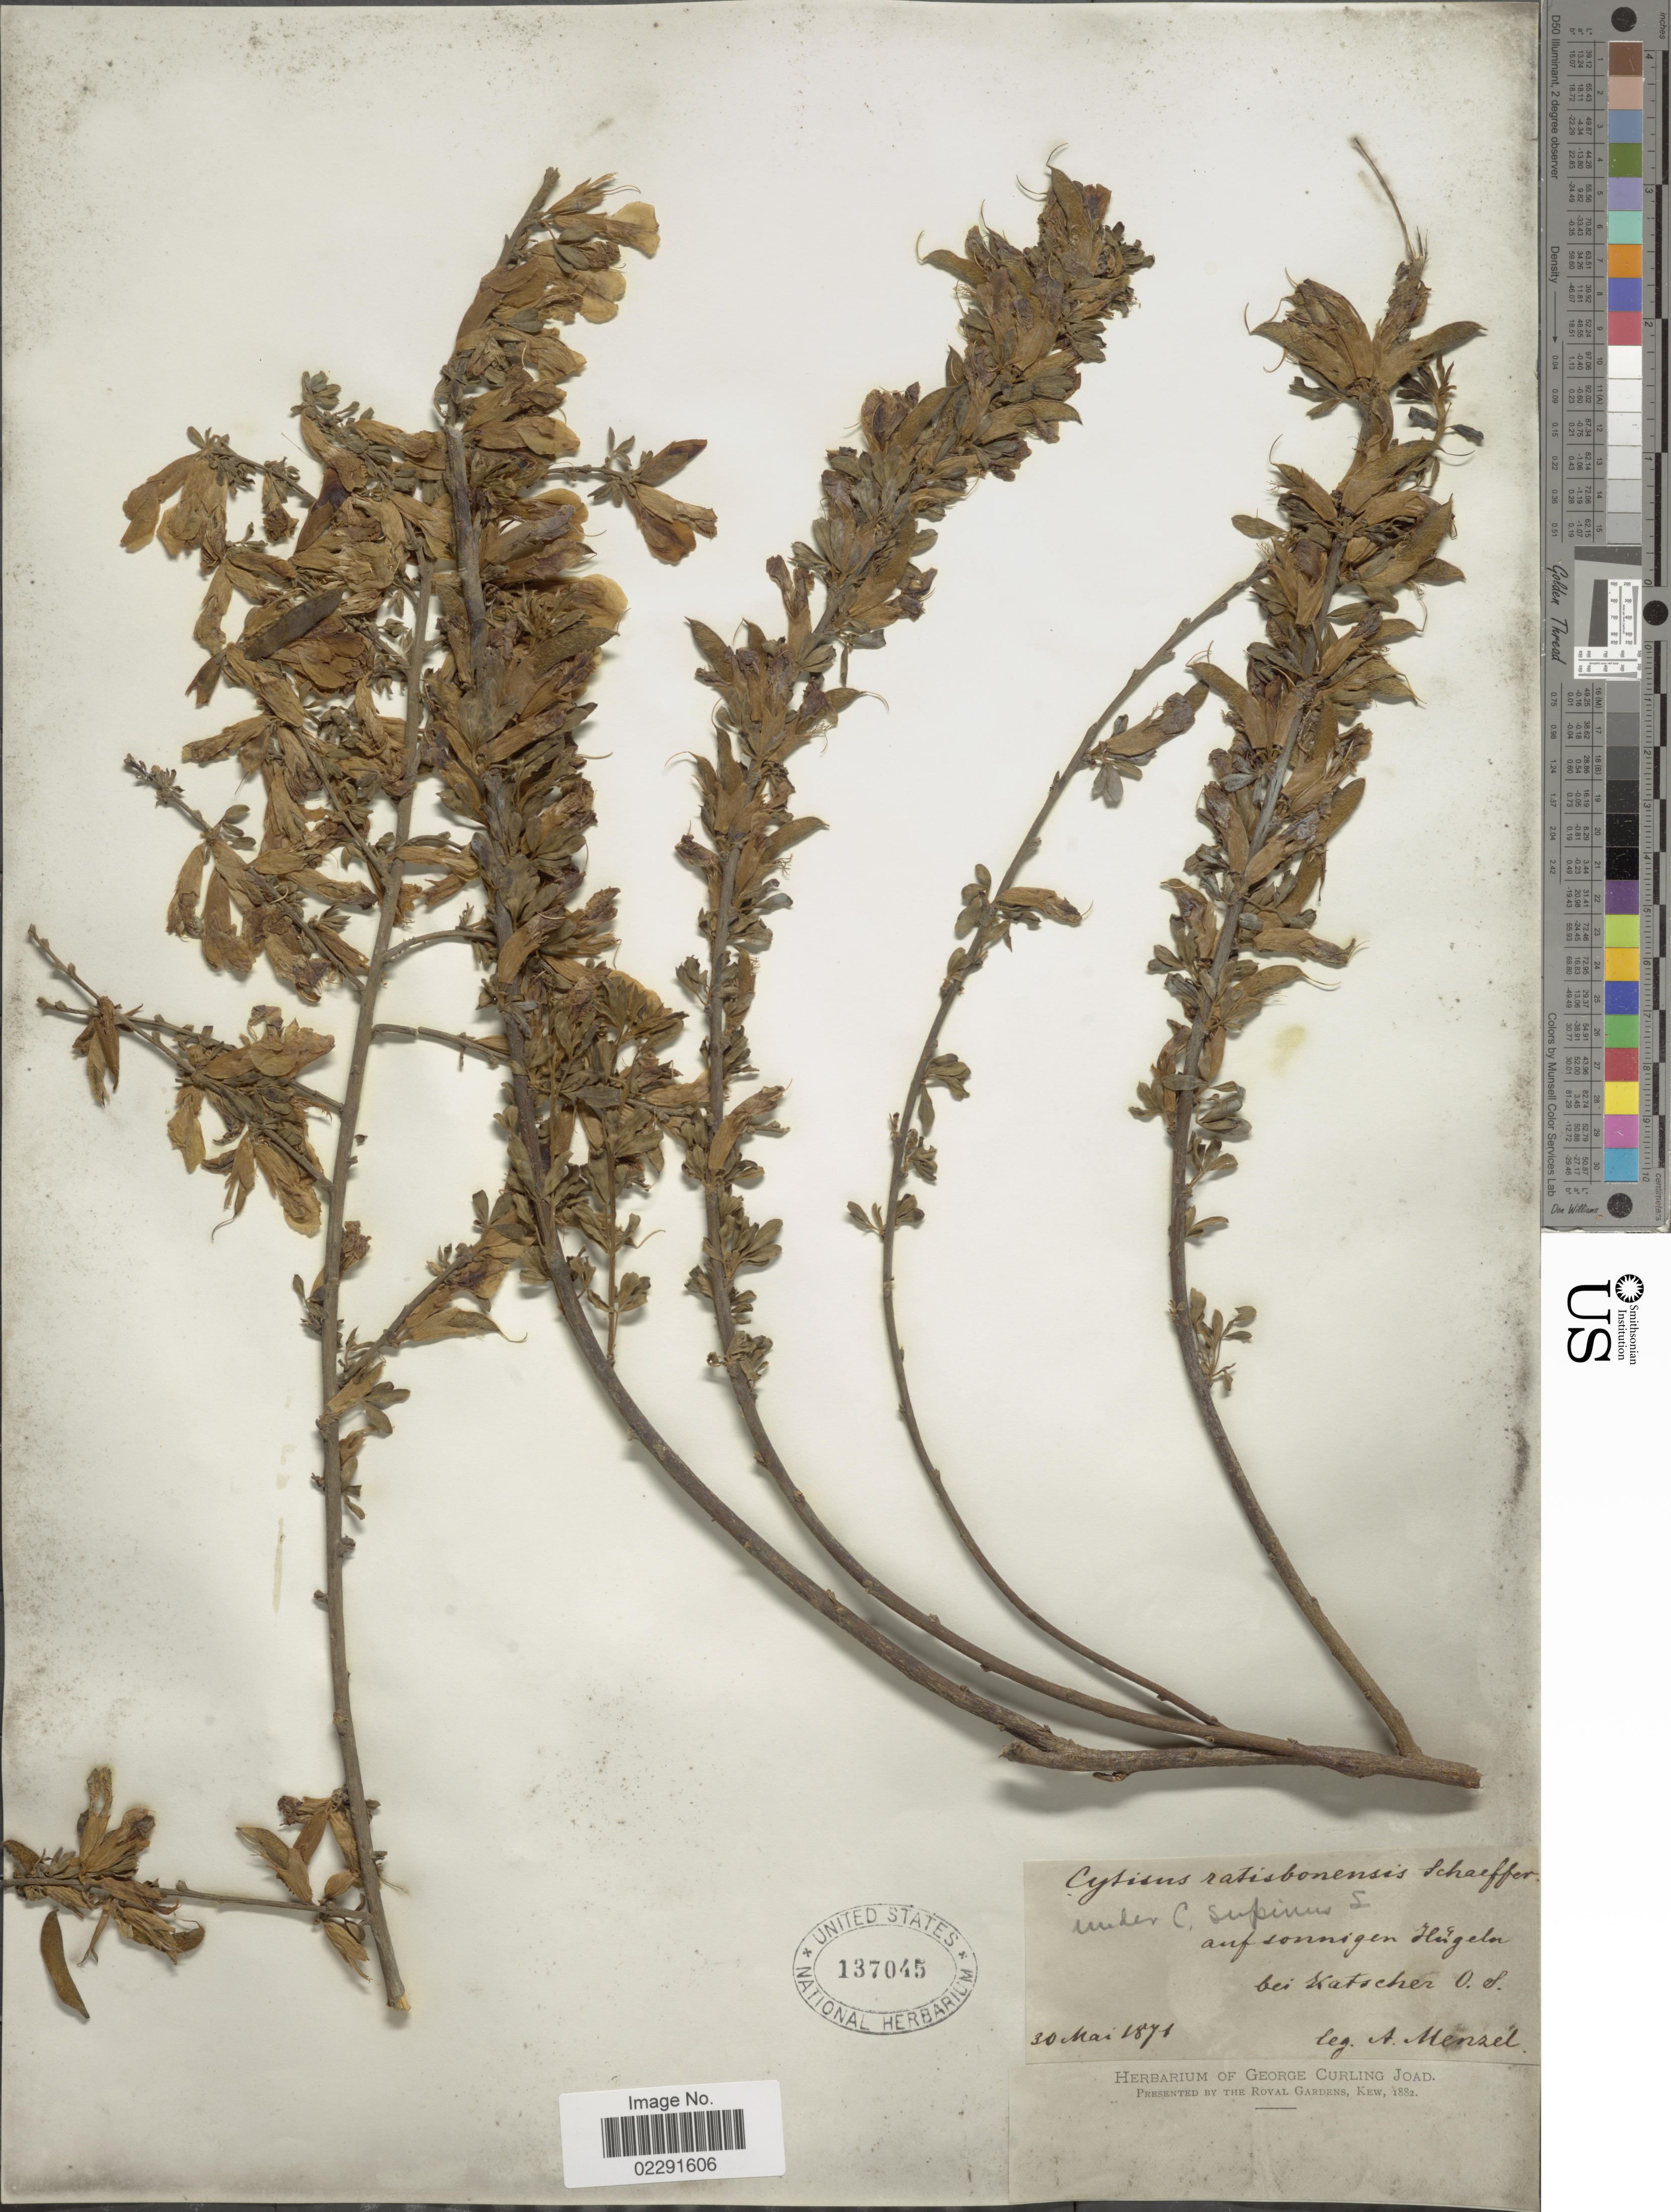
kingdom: Plantae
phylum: Tracheophyta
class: Magnoliopsida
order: Fabales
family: Fabaceae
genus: Cytisus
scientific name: Cytisus supinus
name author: L.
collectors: A. Menzel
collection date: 1871-05-30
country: Poland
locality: Auf sonnigen Hugeen bei Katscher O.S. [interpreted]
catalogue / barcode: US 137045